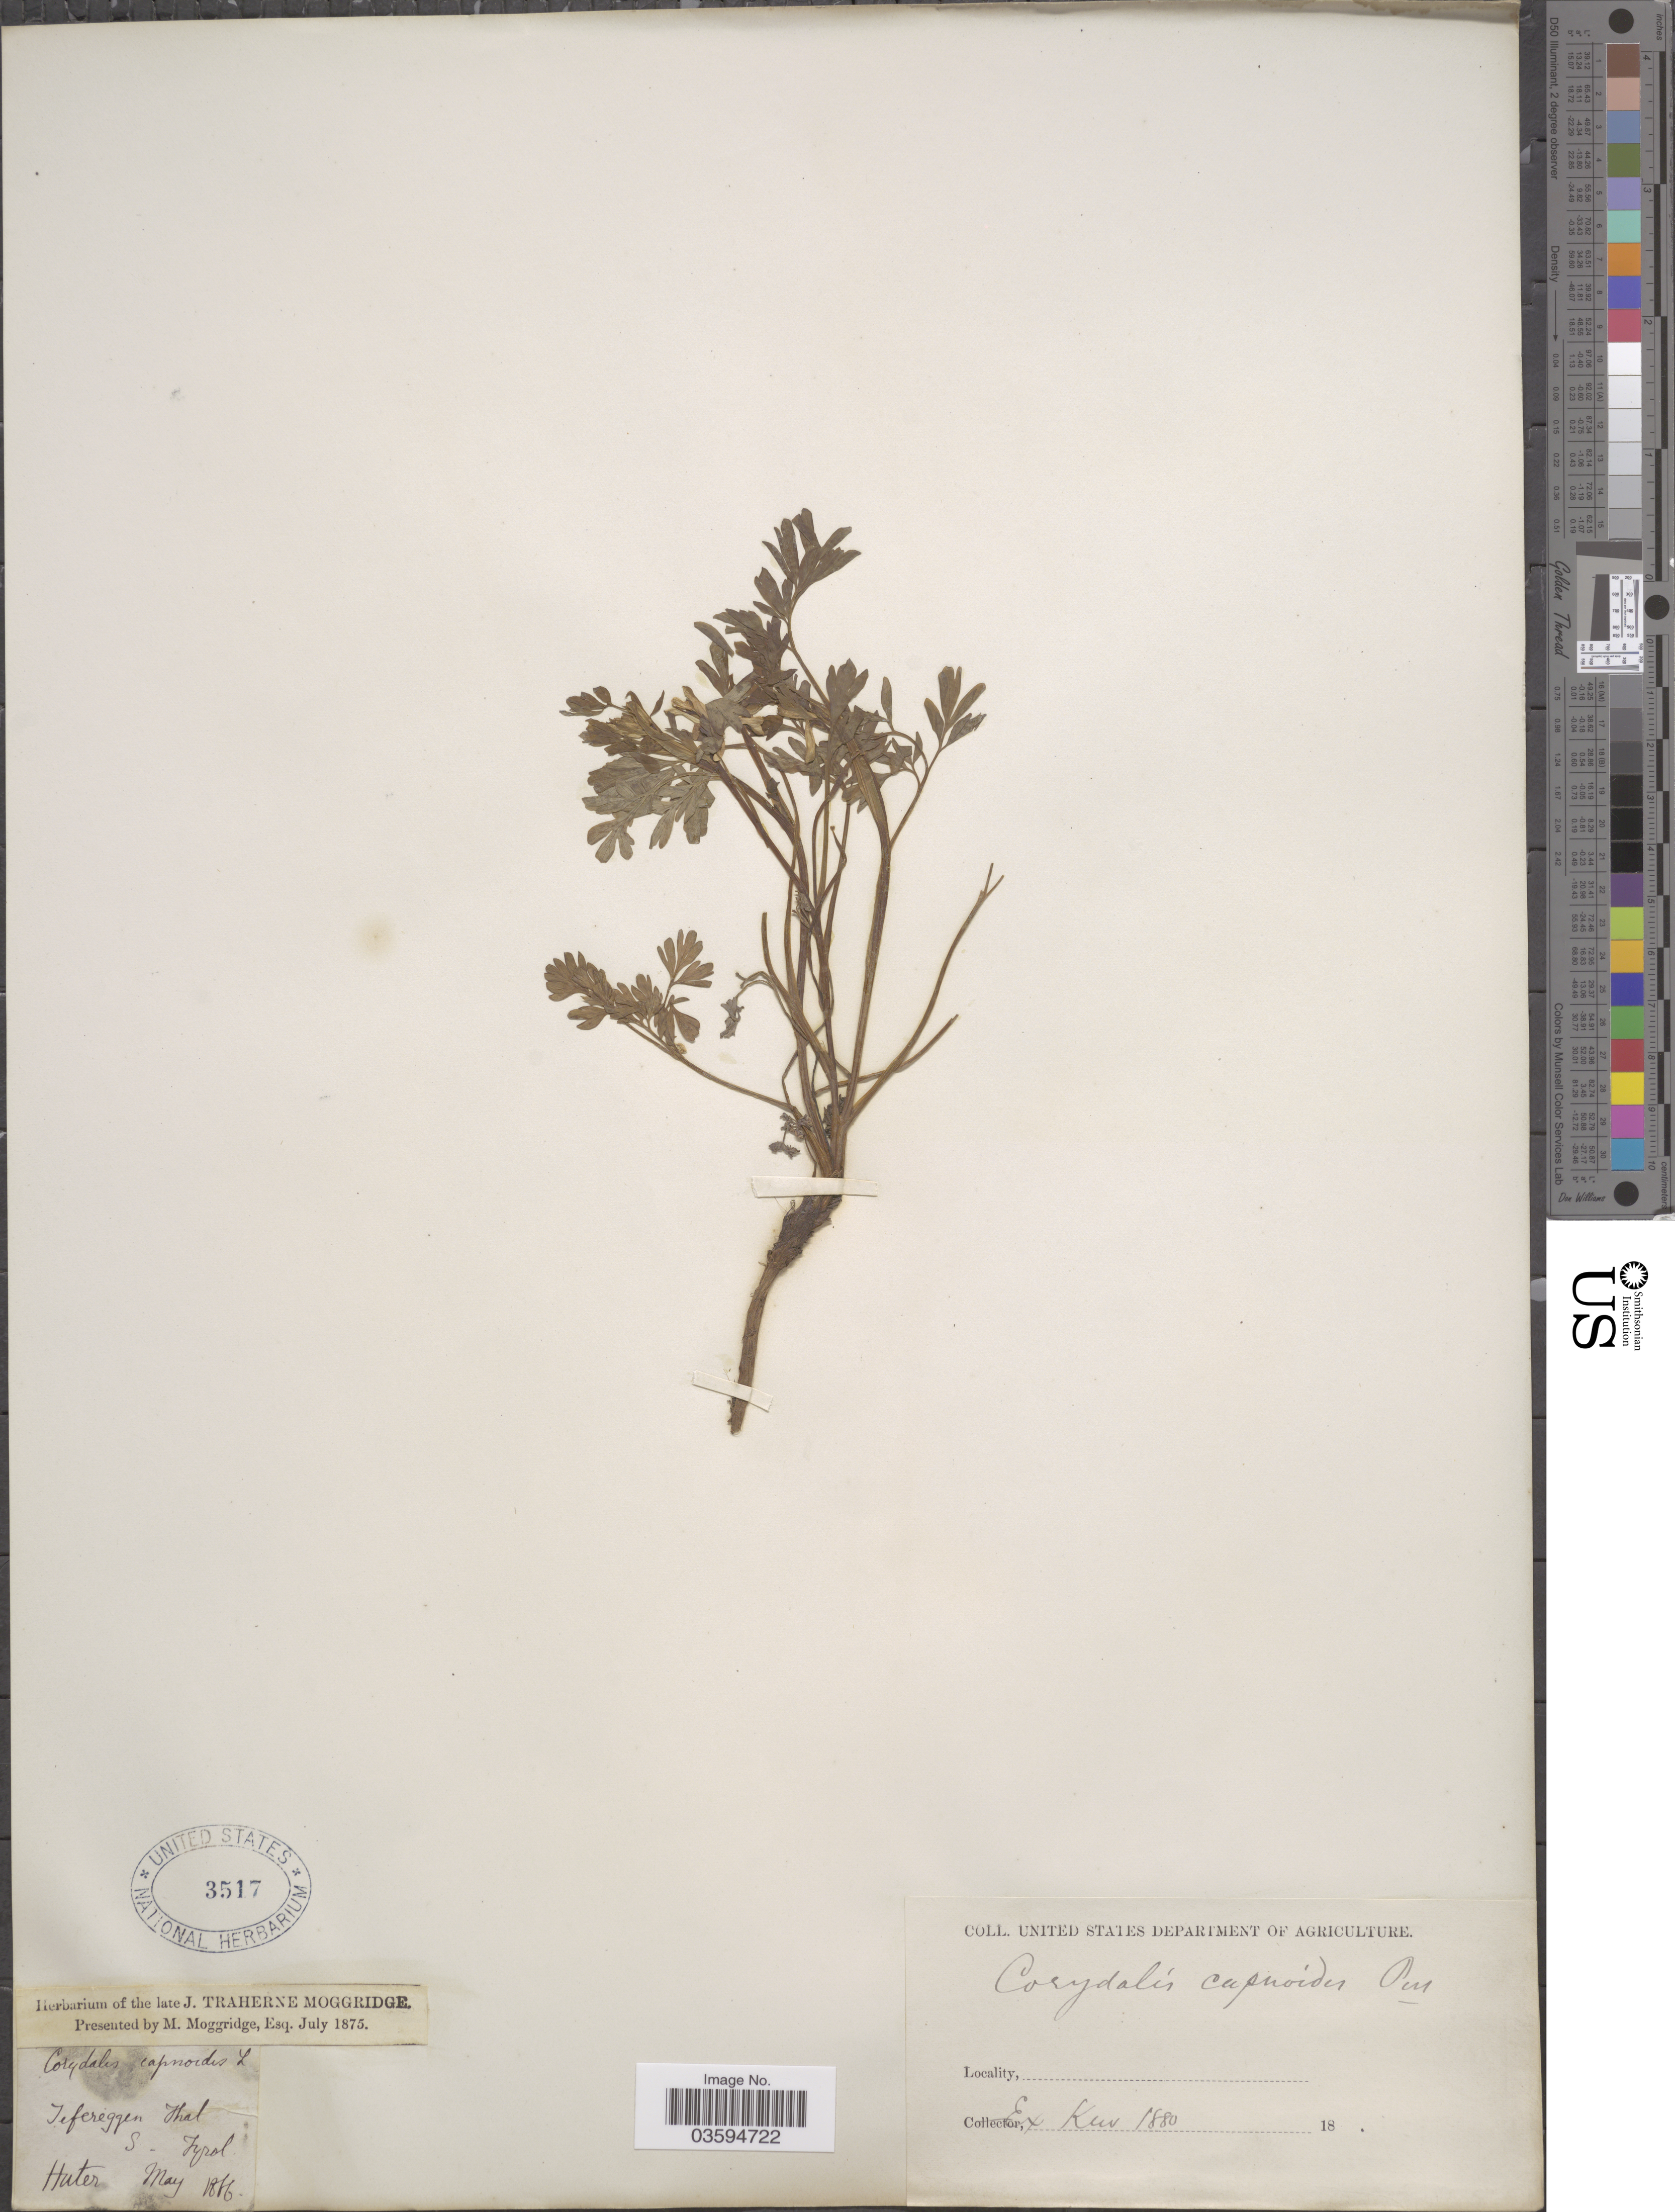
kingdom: Plantae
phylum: Tracheophyta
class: Magnoliopsida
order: Ranunculales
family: Papaveraceae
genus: Corydalis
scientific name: Corydalis capnoides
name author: (L.) Pers.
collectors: -. Huter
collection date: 1866-05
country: Austria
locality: Tefereggen [Defereggen] Thal, S. Tirol.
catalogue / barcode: US 3517